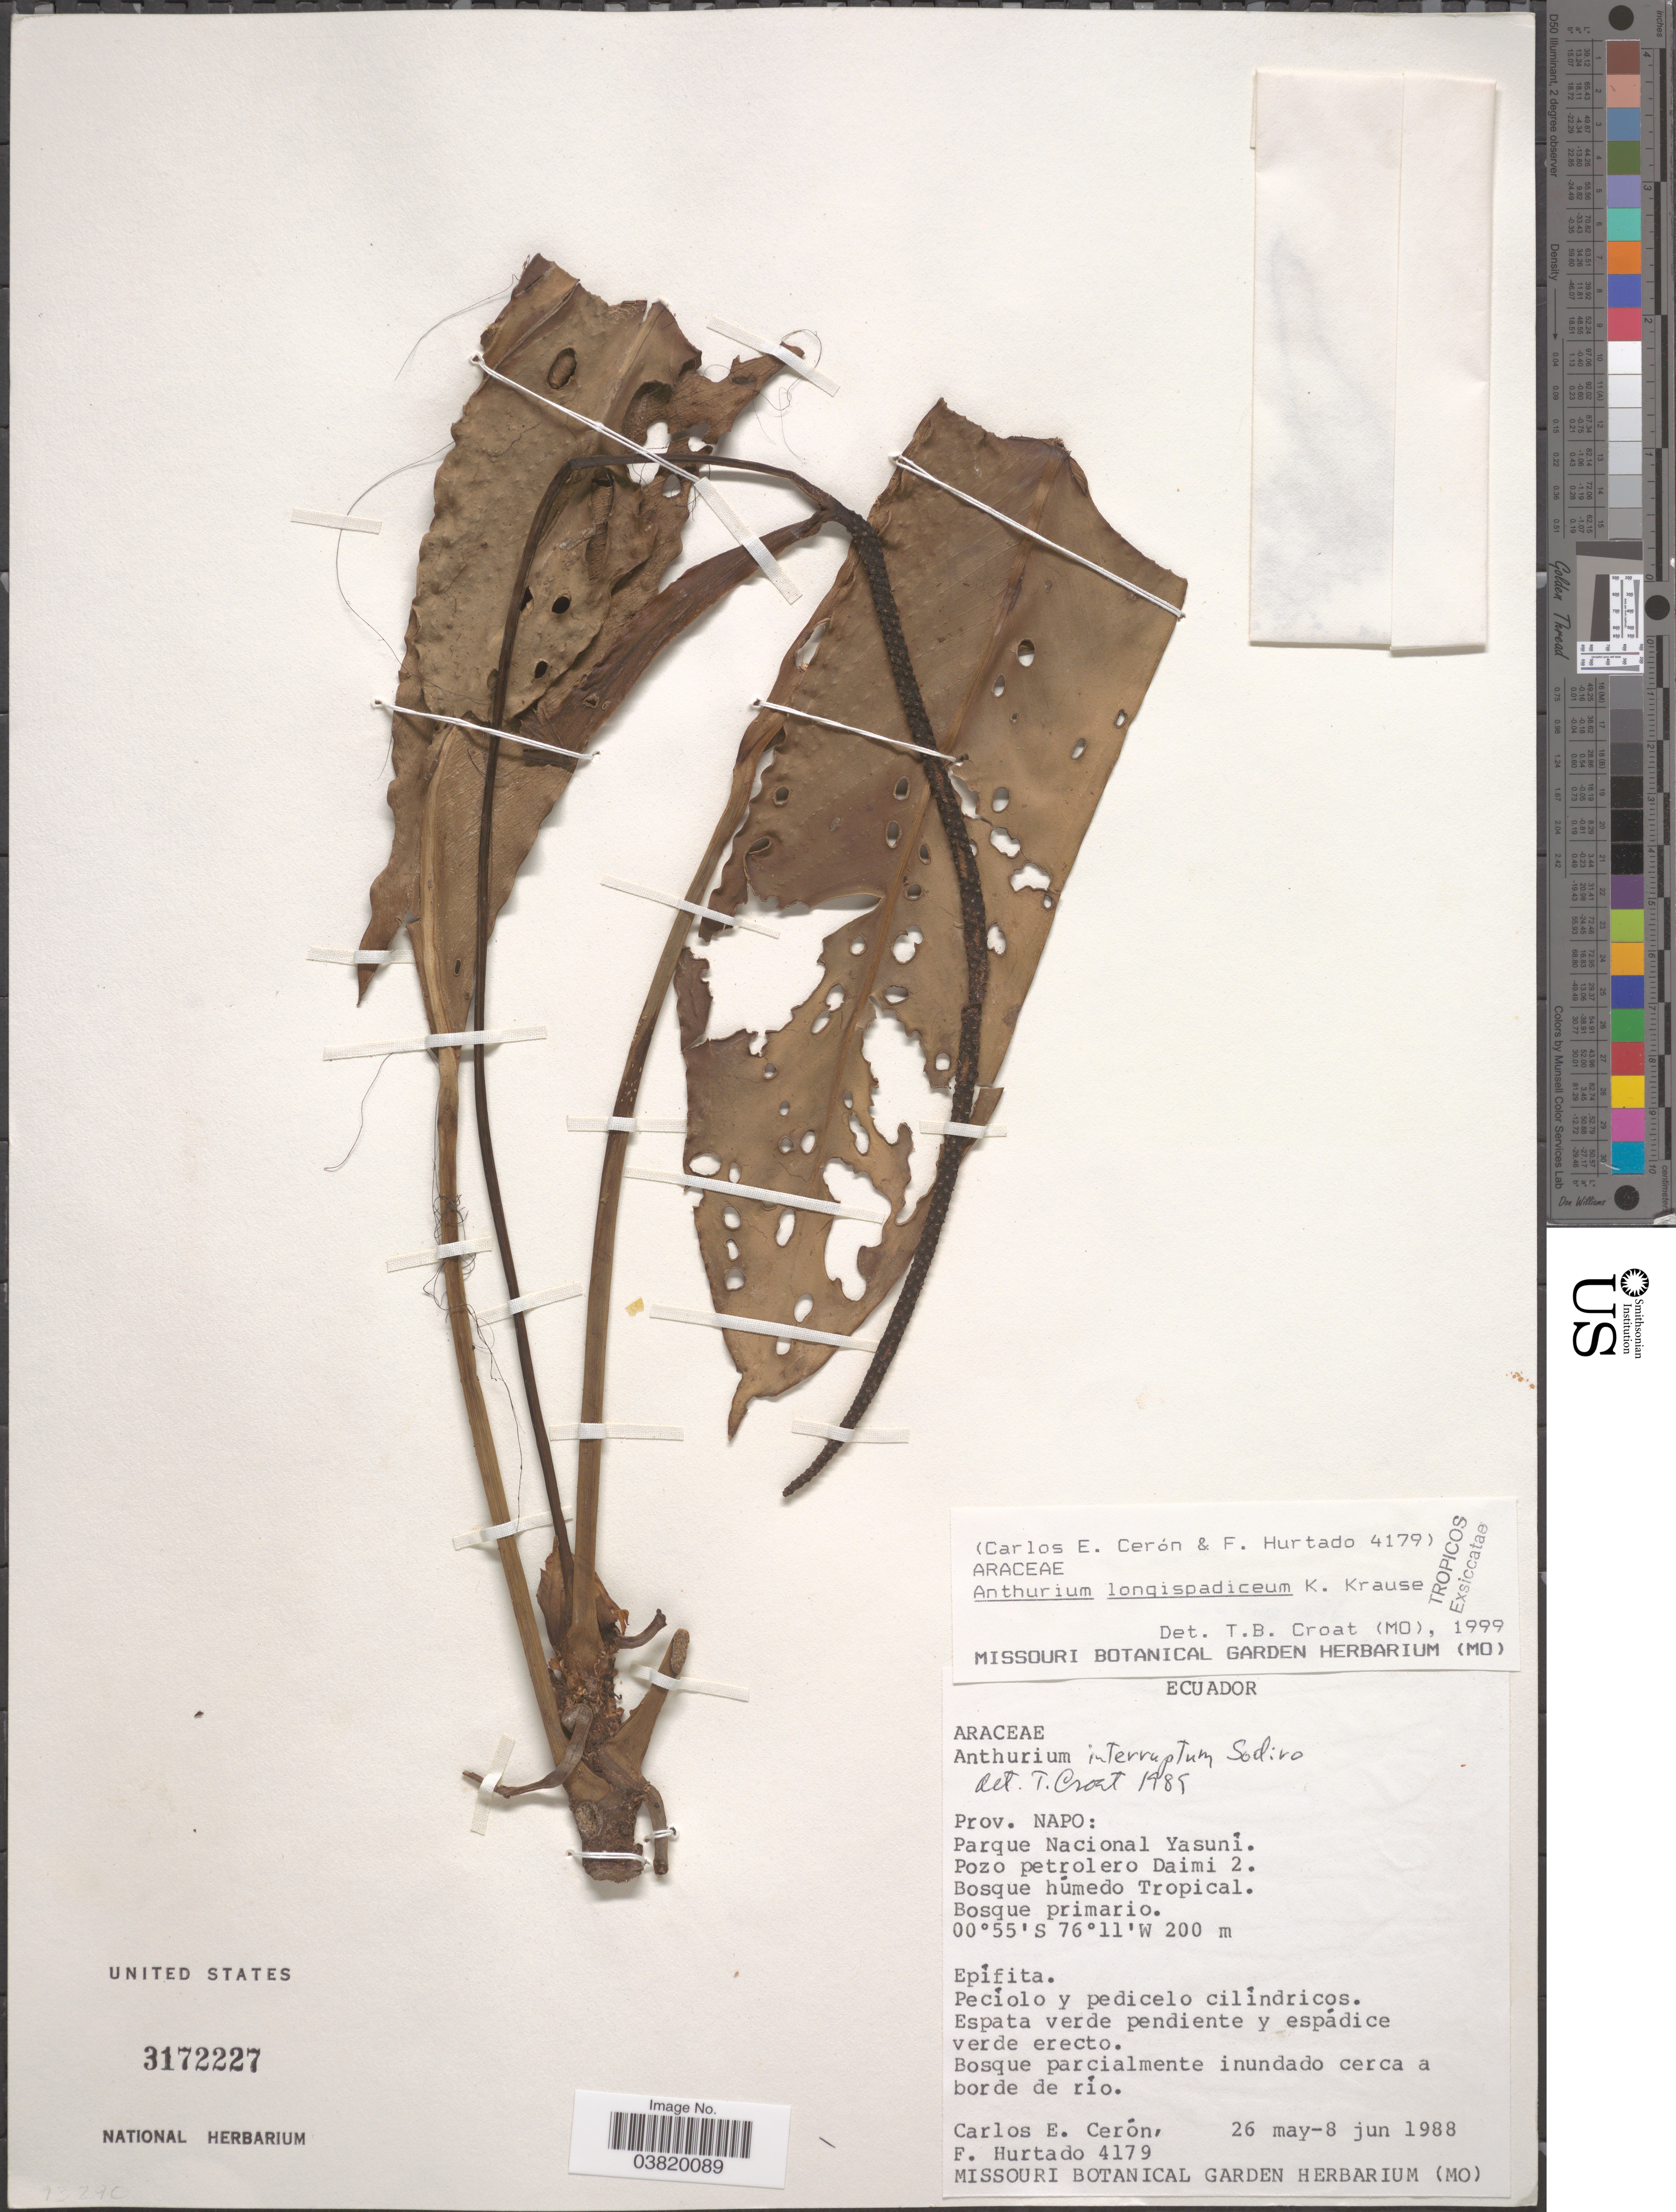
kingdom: Plantae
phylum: Tracheophyta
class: Liliopsida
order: Alismatales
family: Araceae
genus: Anthurium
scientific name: Anthurium longispadiceum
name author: K. Krause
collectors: C. E. Cerón M. & F. Hurtado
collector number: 4179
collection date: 1988-05-26/1988-06-08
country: Ecuador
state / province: Napo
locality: Parque Nacional Yasuni. Pozo petrolero Daimi 2.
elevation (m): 200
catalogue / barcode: US 3172227